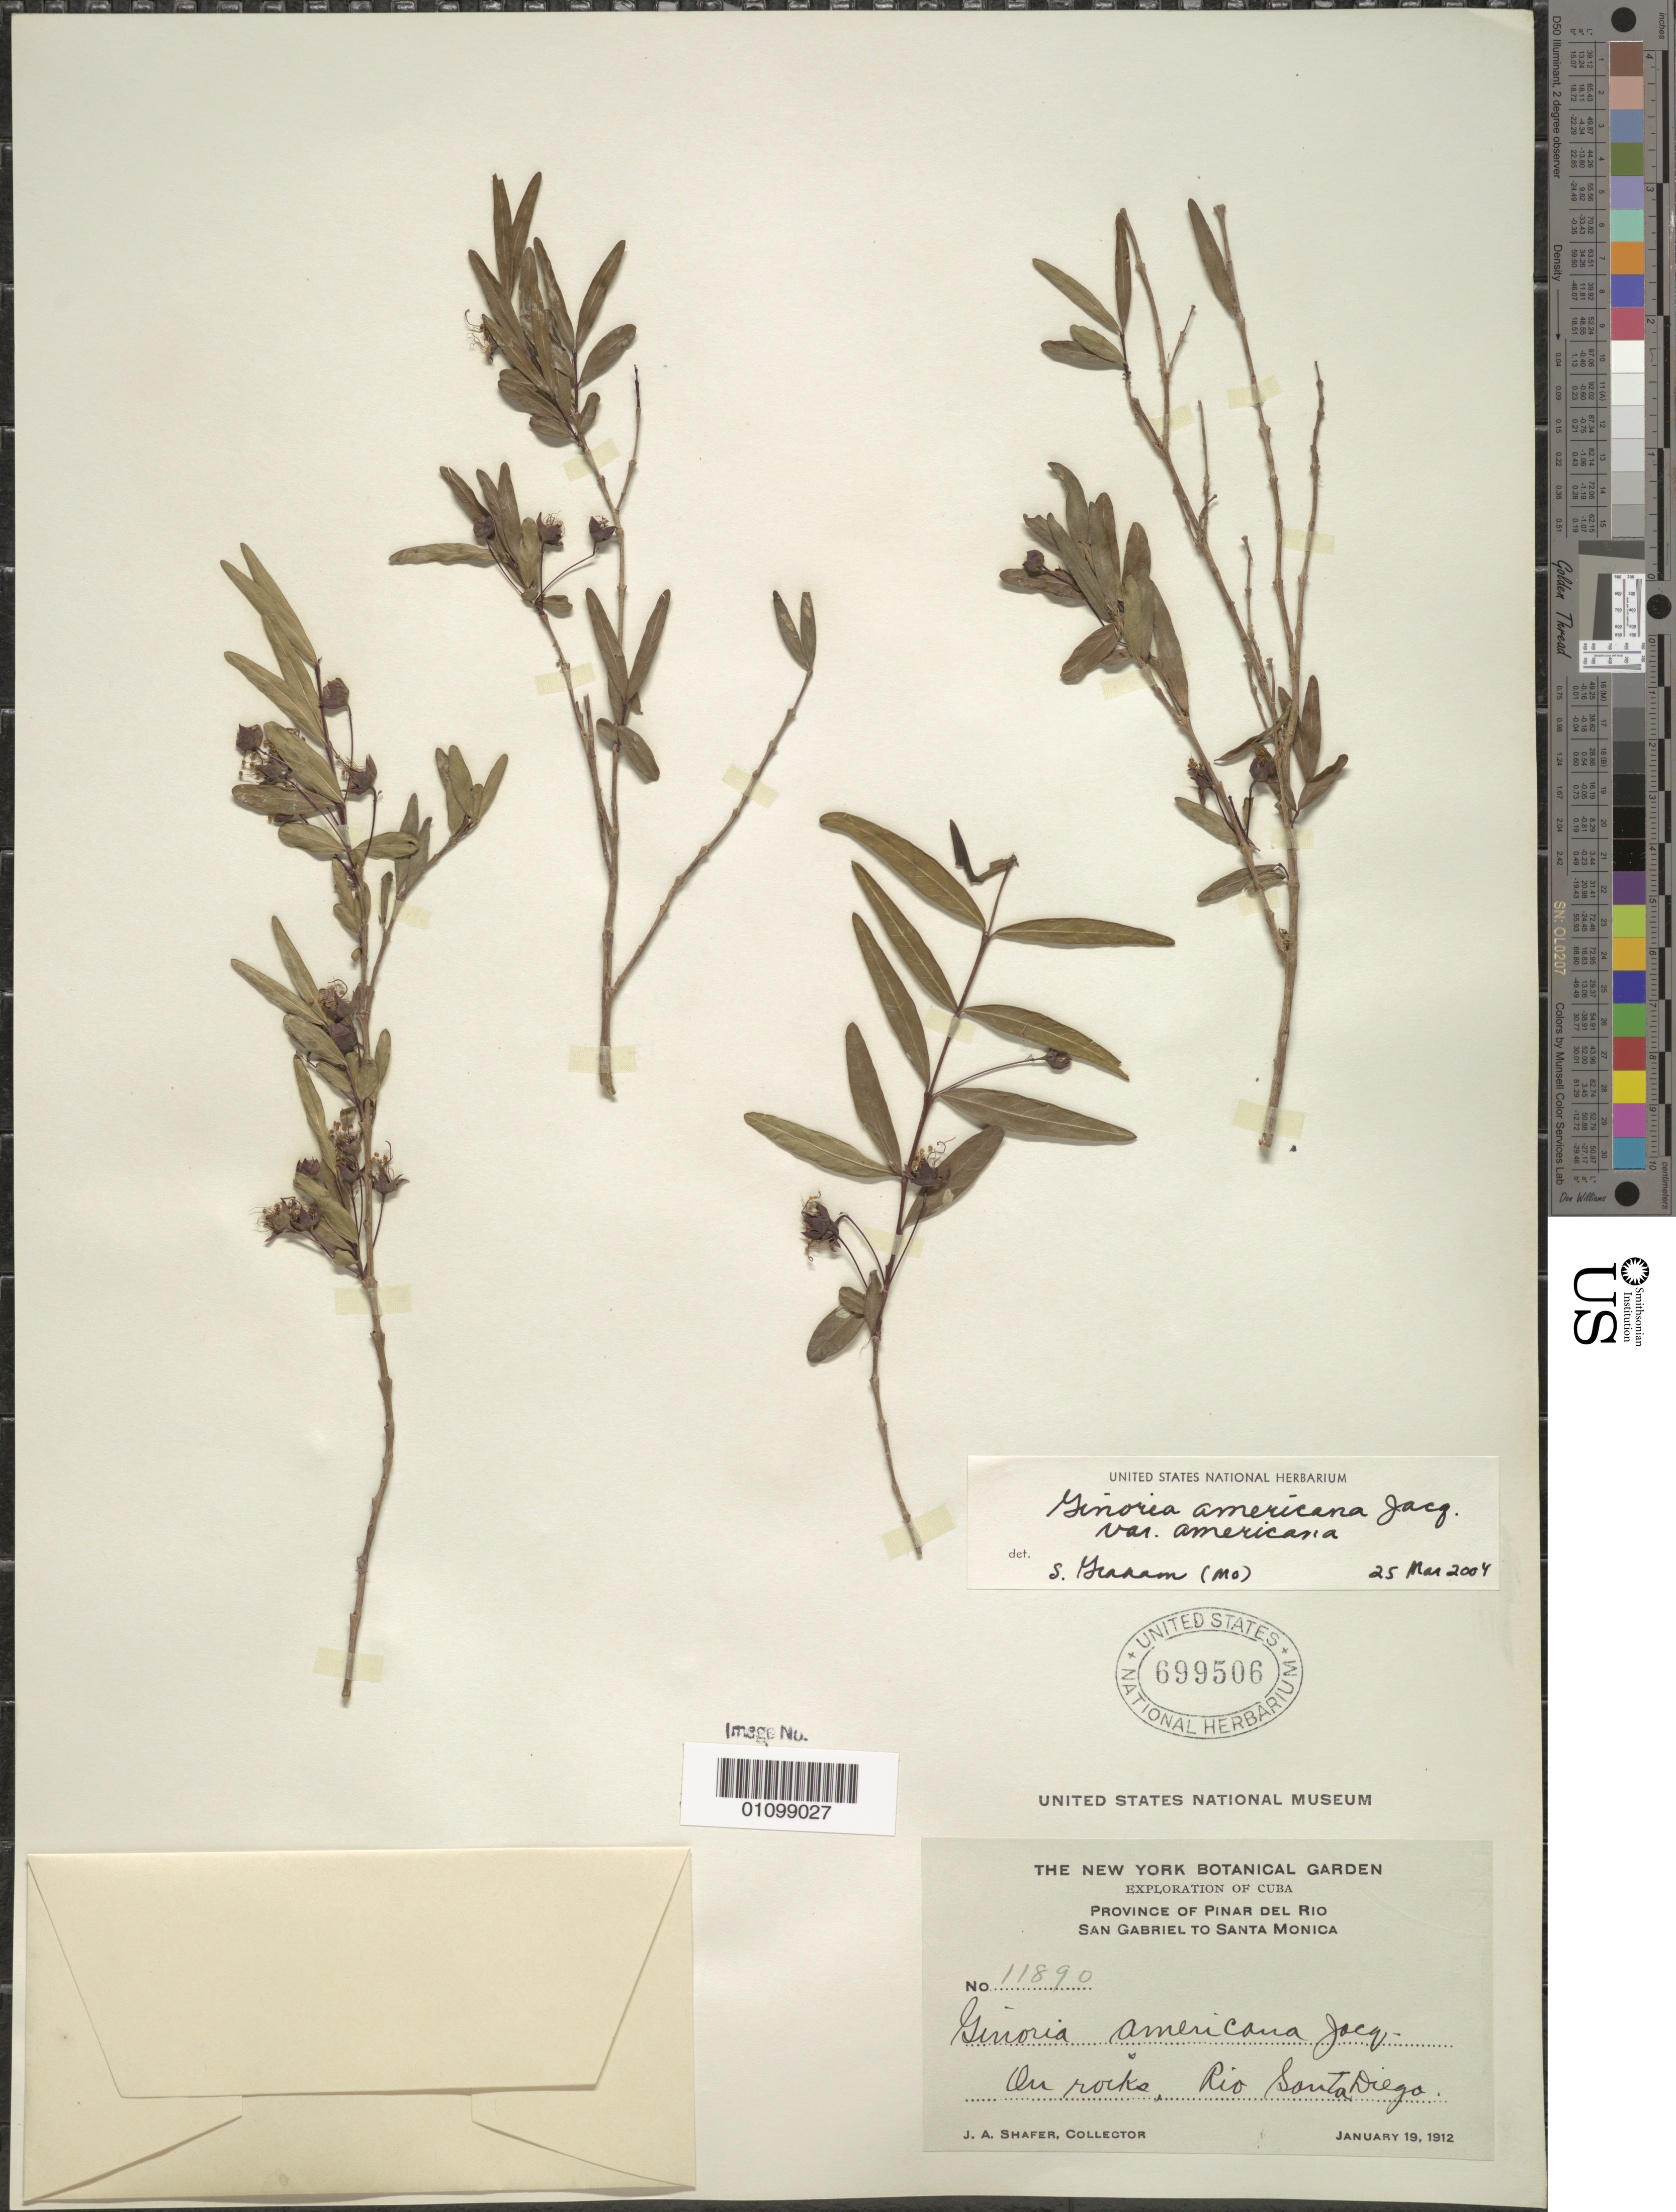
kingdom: Plantae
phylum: Tracheophyta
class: Magnoliopsida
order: Myrtales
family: Lythraceae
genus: Ginoria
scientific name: Ginoria americana var. americana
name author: Jacq.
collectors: J. A. Shafer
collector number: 11890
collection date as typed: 19 Jan 1912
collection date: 1912-01-19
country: Cuba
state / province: Pinar del Rio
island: Cuba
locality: San Gabriel to Santa Monica On rocks, Rio Santa Diego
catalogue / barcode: US 699506